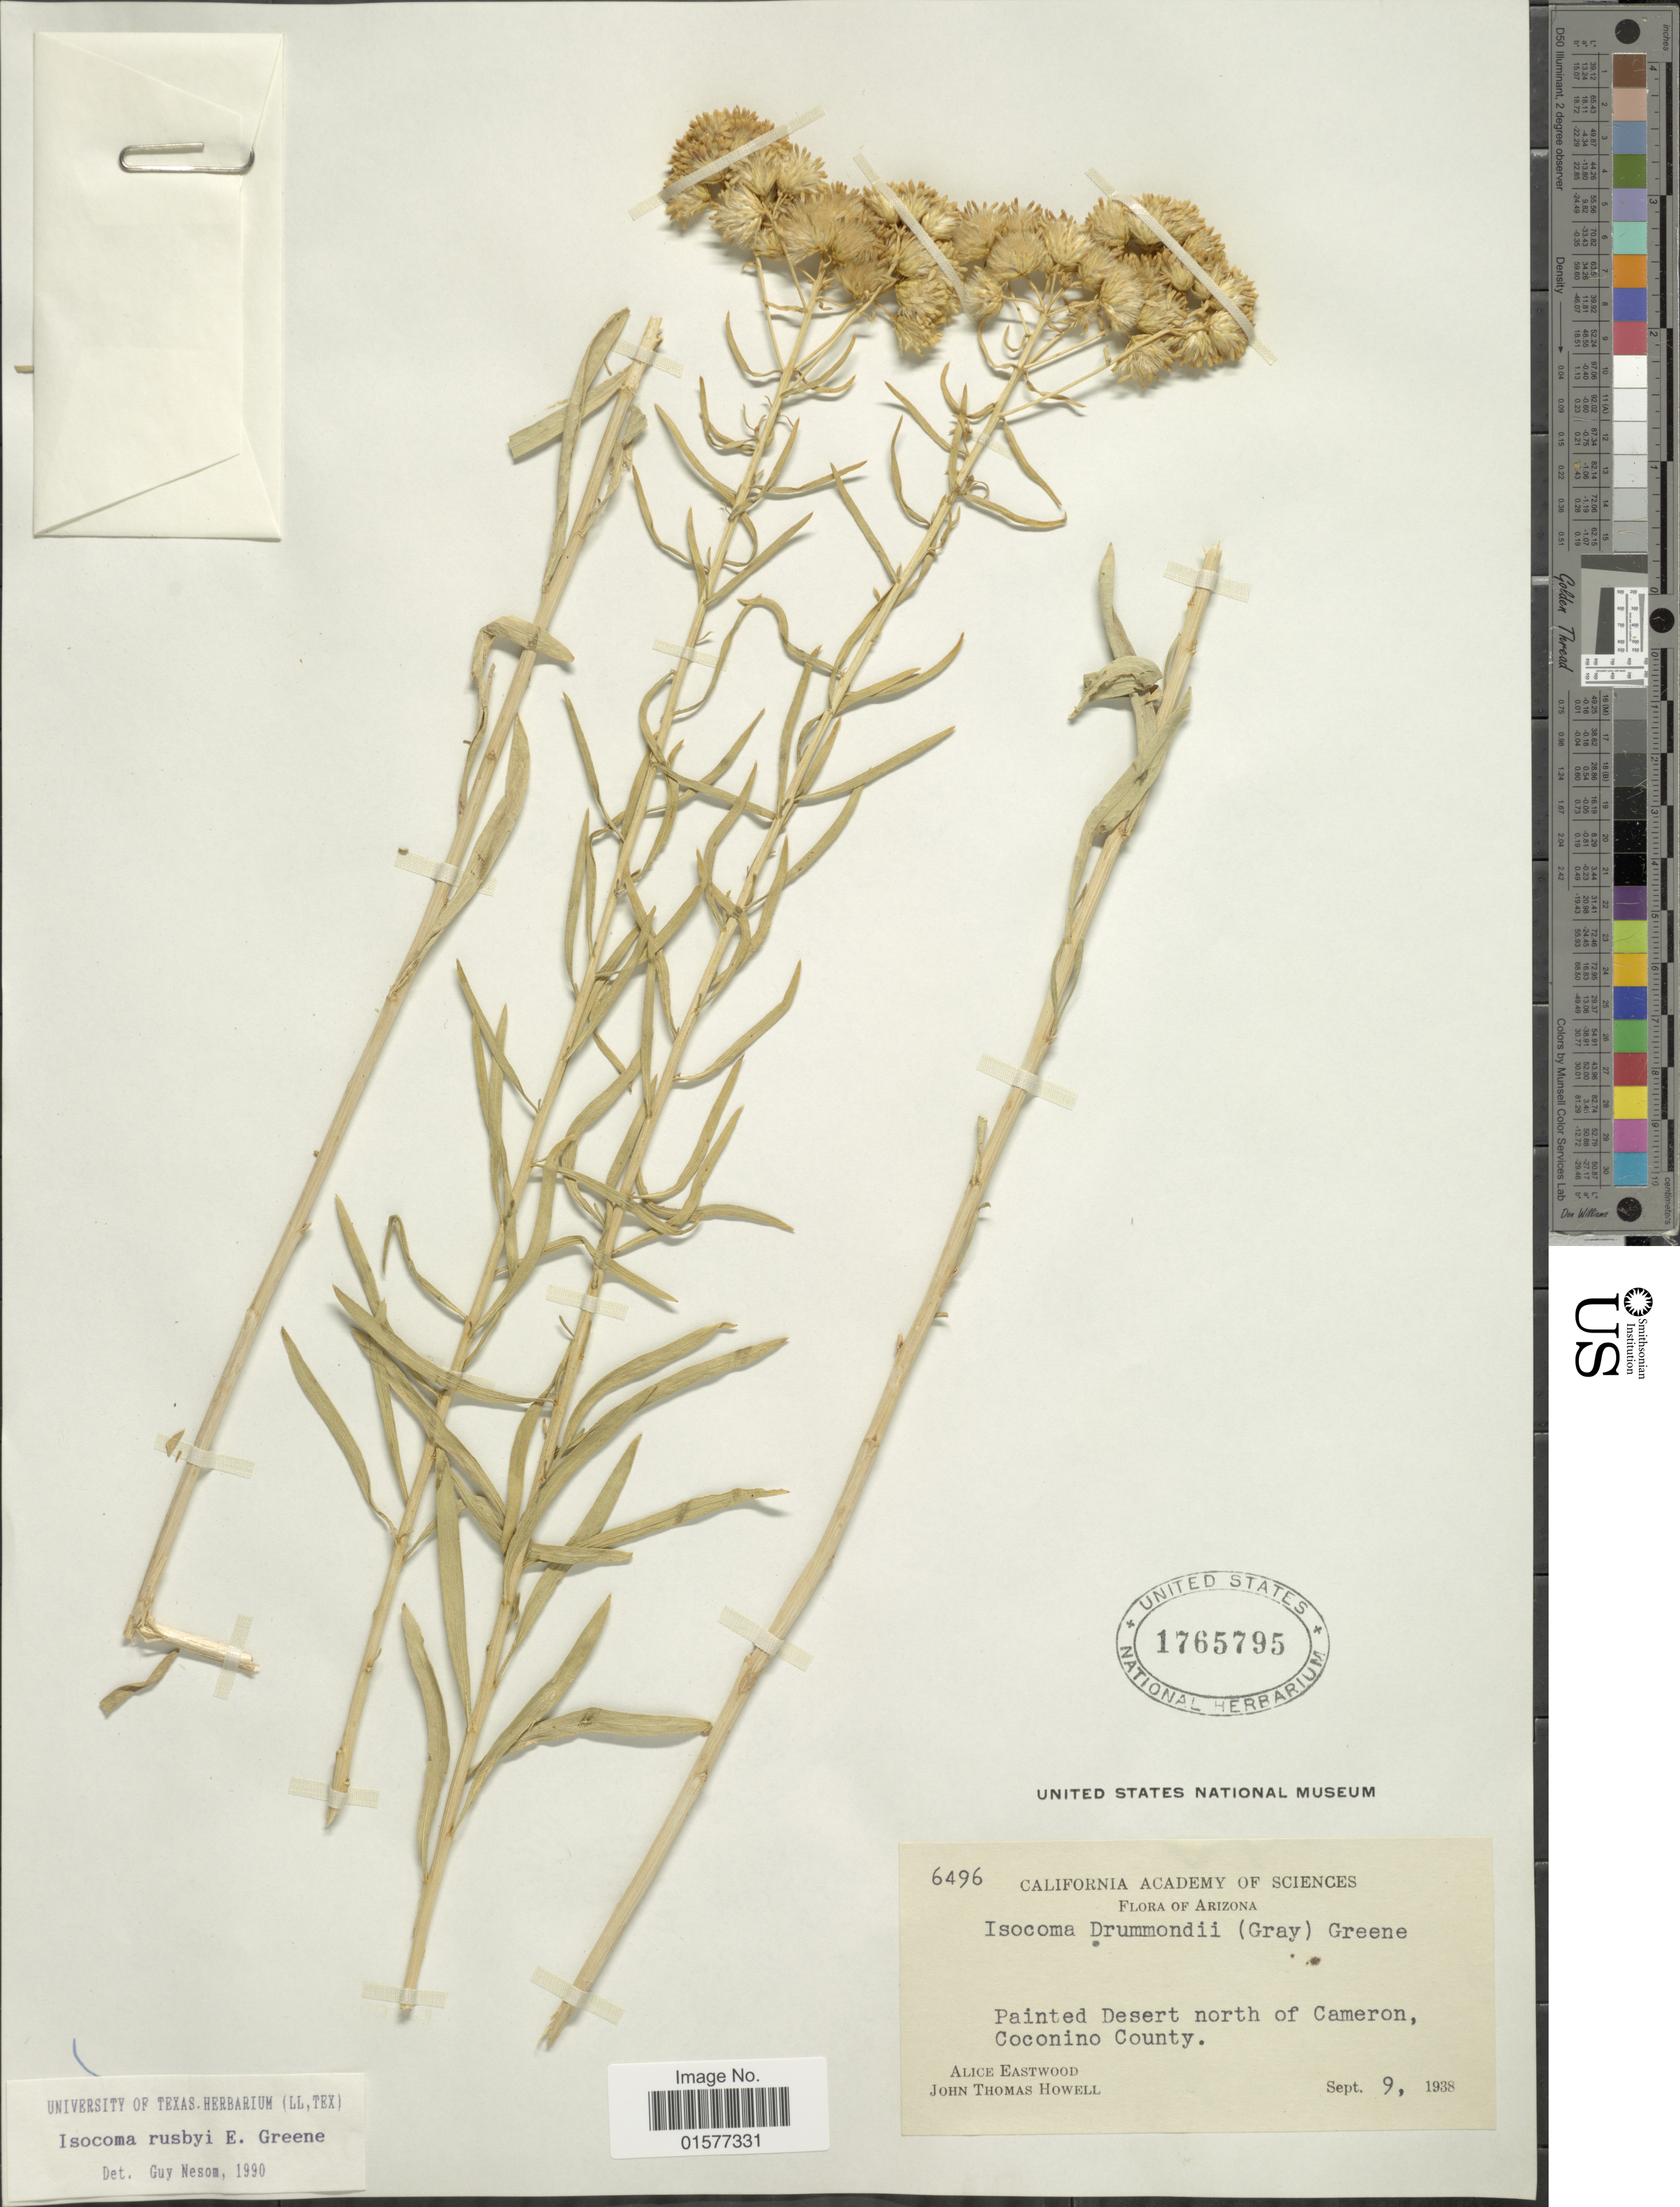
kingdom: Plantae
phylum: Tracheophyta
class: Magnoliopsida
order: Asterales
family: Asteraceae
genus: Isocoma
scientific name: Isocoma rusbyi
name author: Greene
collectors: A. Eastwood & J. T. Howell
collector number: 6496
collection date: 1938-09-09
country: United States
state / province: Arizona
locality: Painted Desert north of Cameron, Coconino County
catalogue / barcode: US 1765795